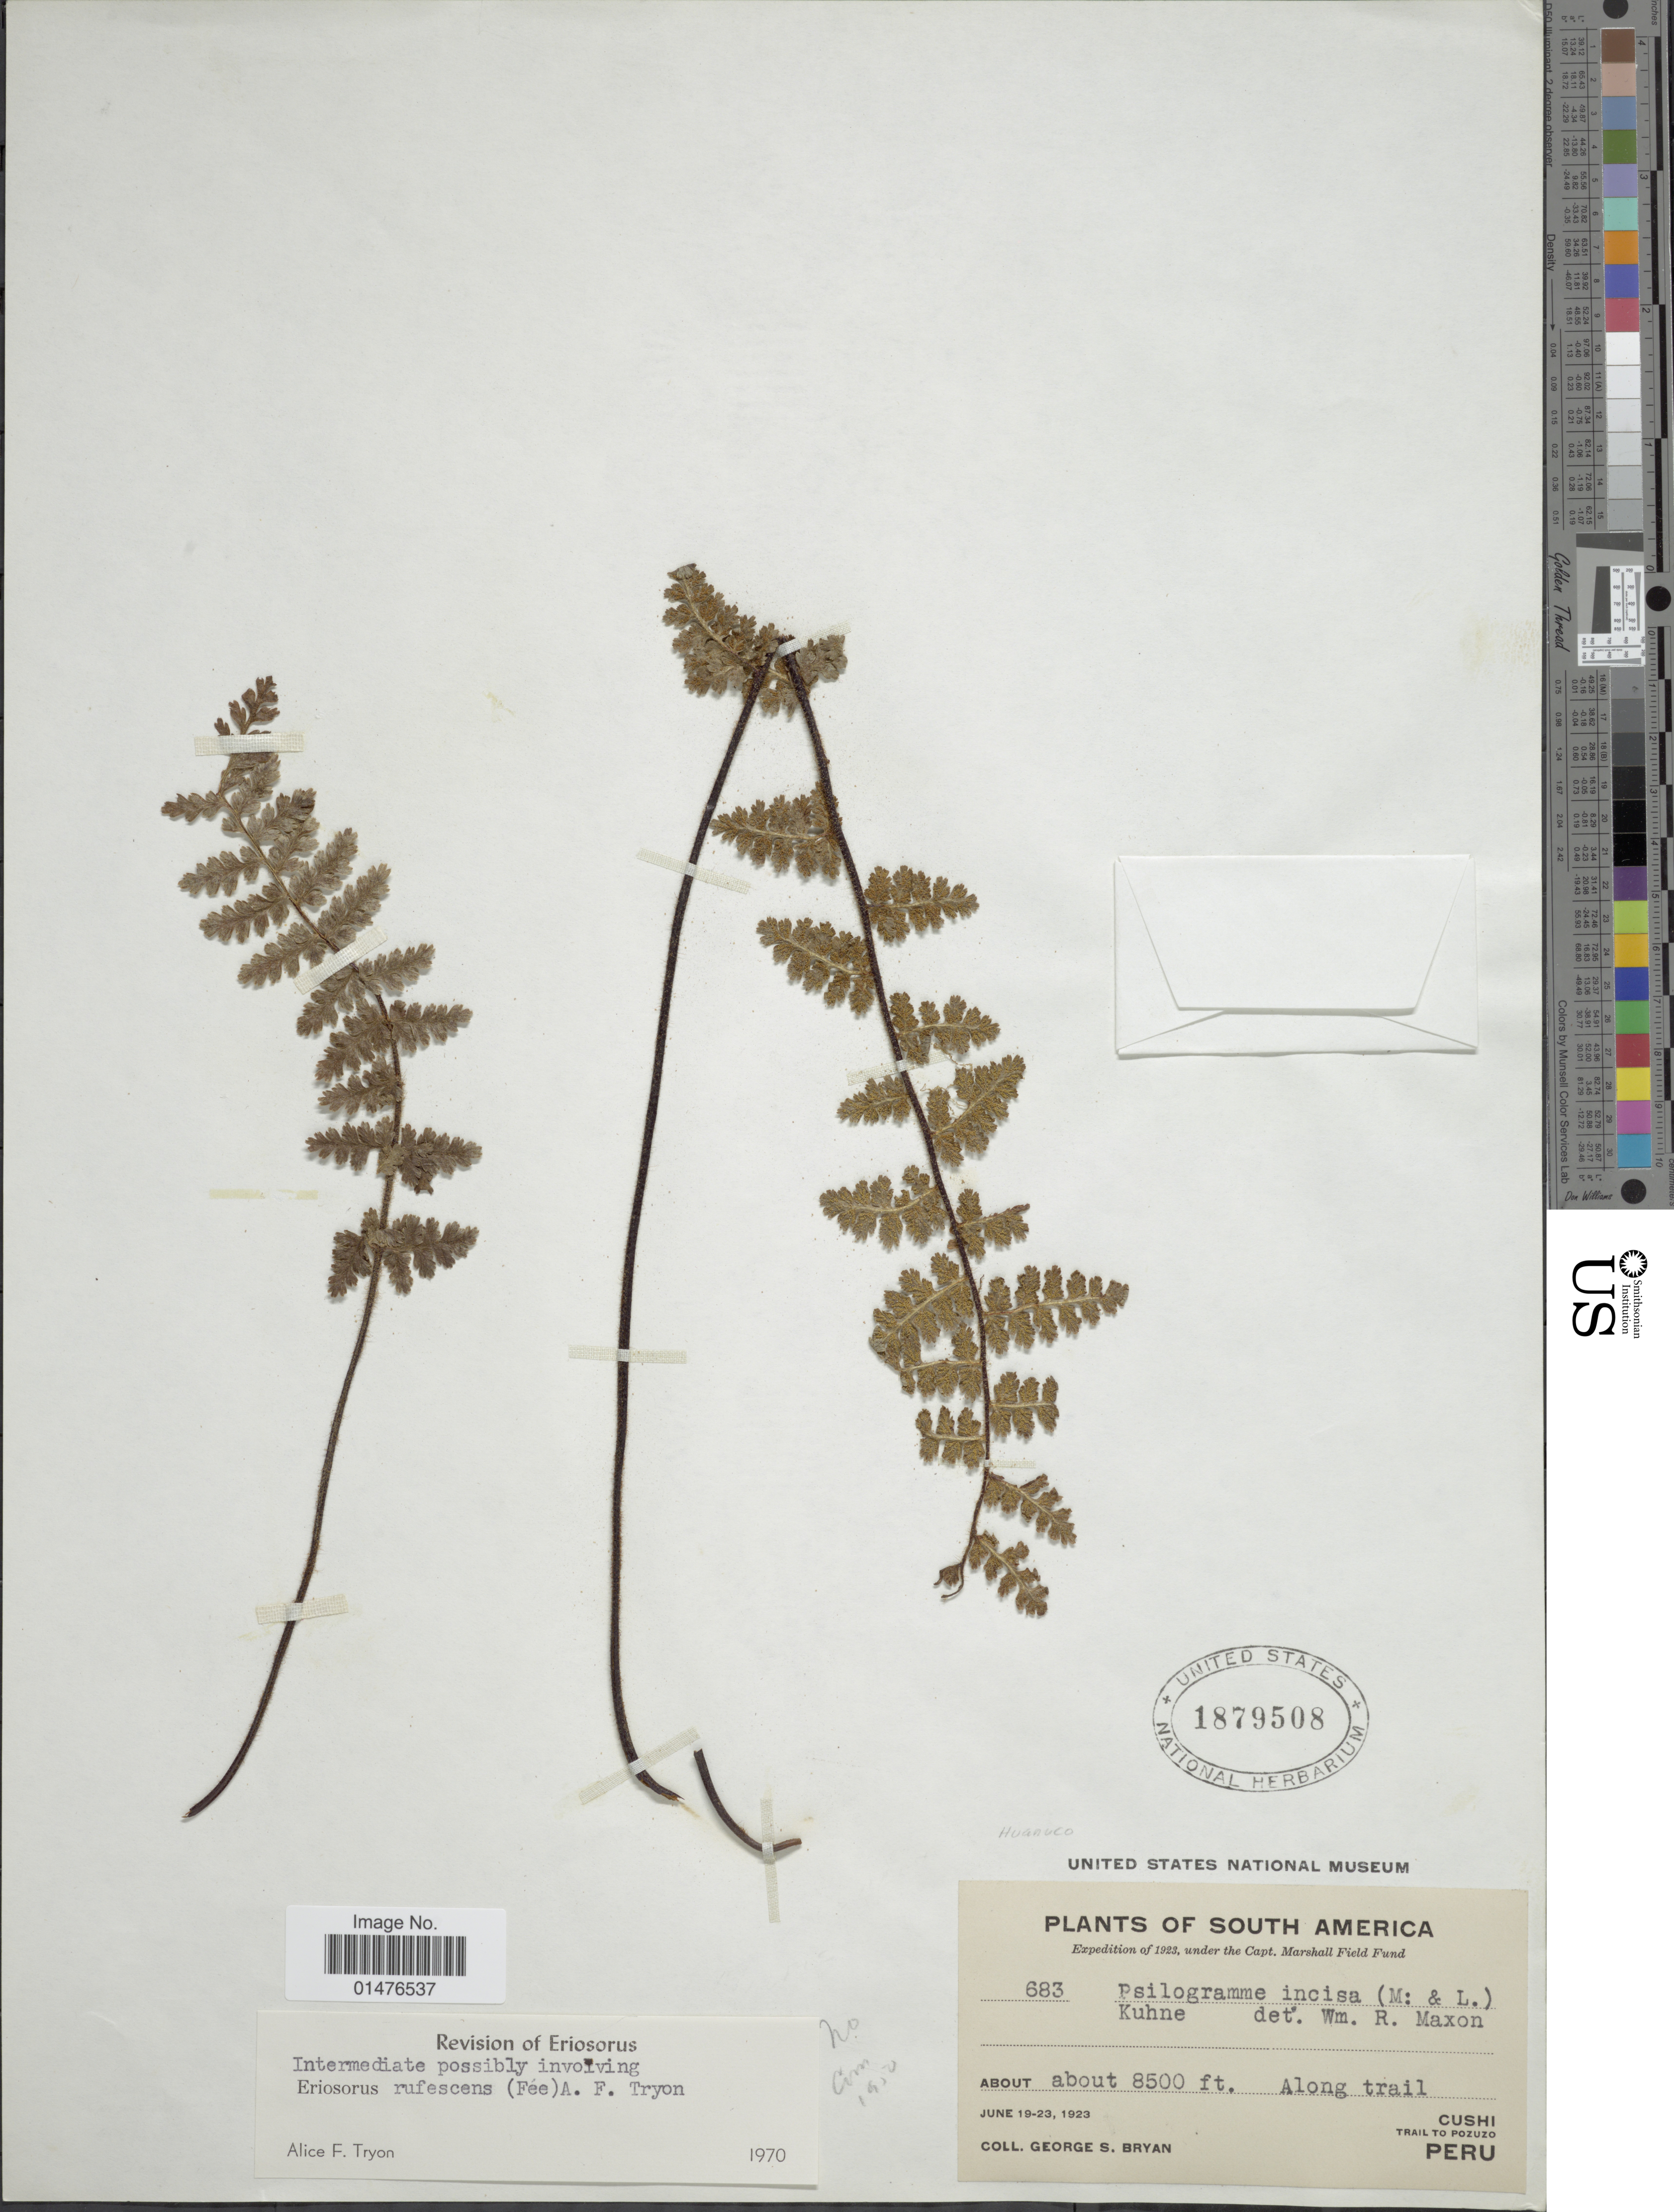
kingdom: Plantae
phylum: Tracheophyta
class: Polypodiopsida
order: Polypodiales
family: Pteridaceae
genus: Jamesonia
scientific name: Jamesonia rufescens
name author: (Fée) Christenh.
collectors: G. S. Bryan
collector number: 683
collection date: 1923-06-19/1923-06-23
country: Peru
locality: Cushi, trail to Pozuzo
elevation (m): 2591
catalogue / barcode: US 1879508